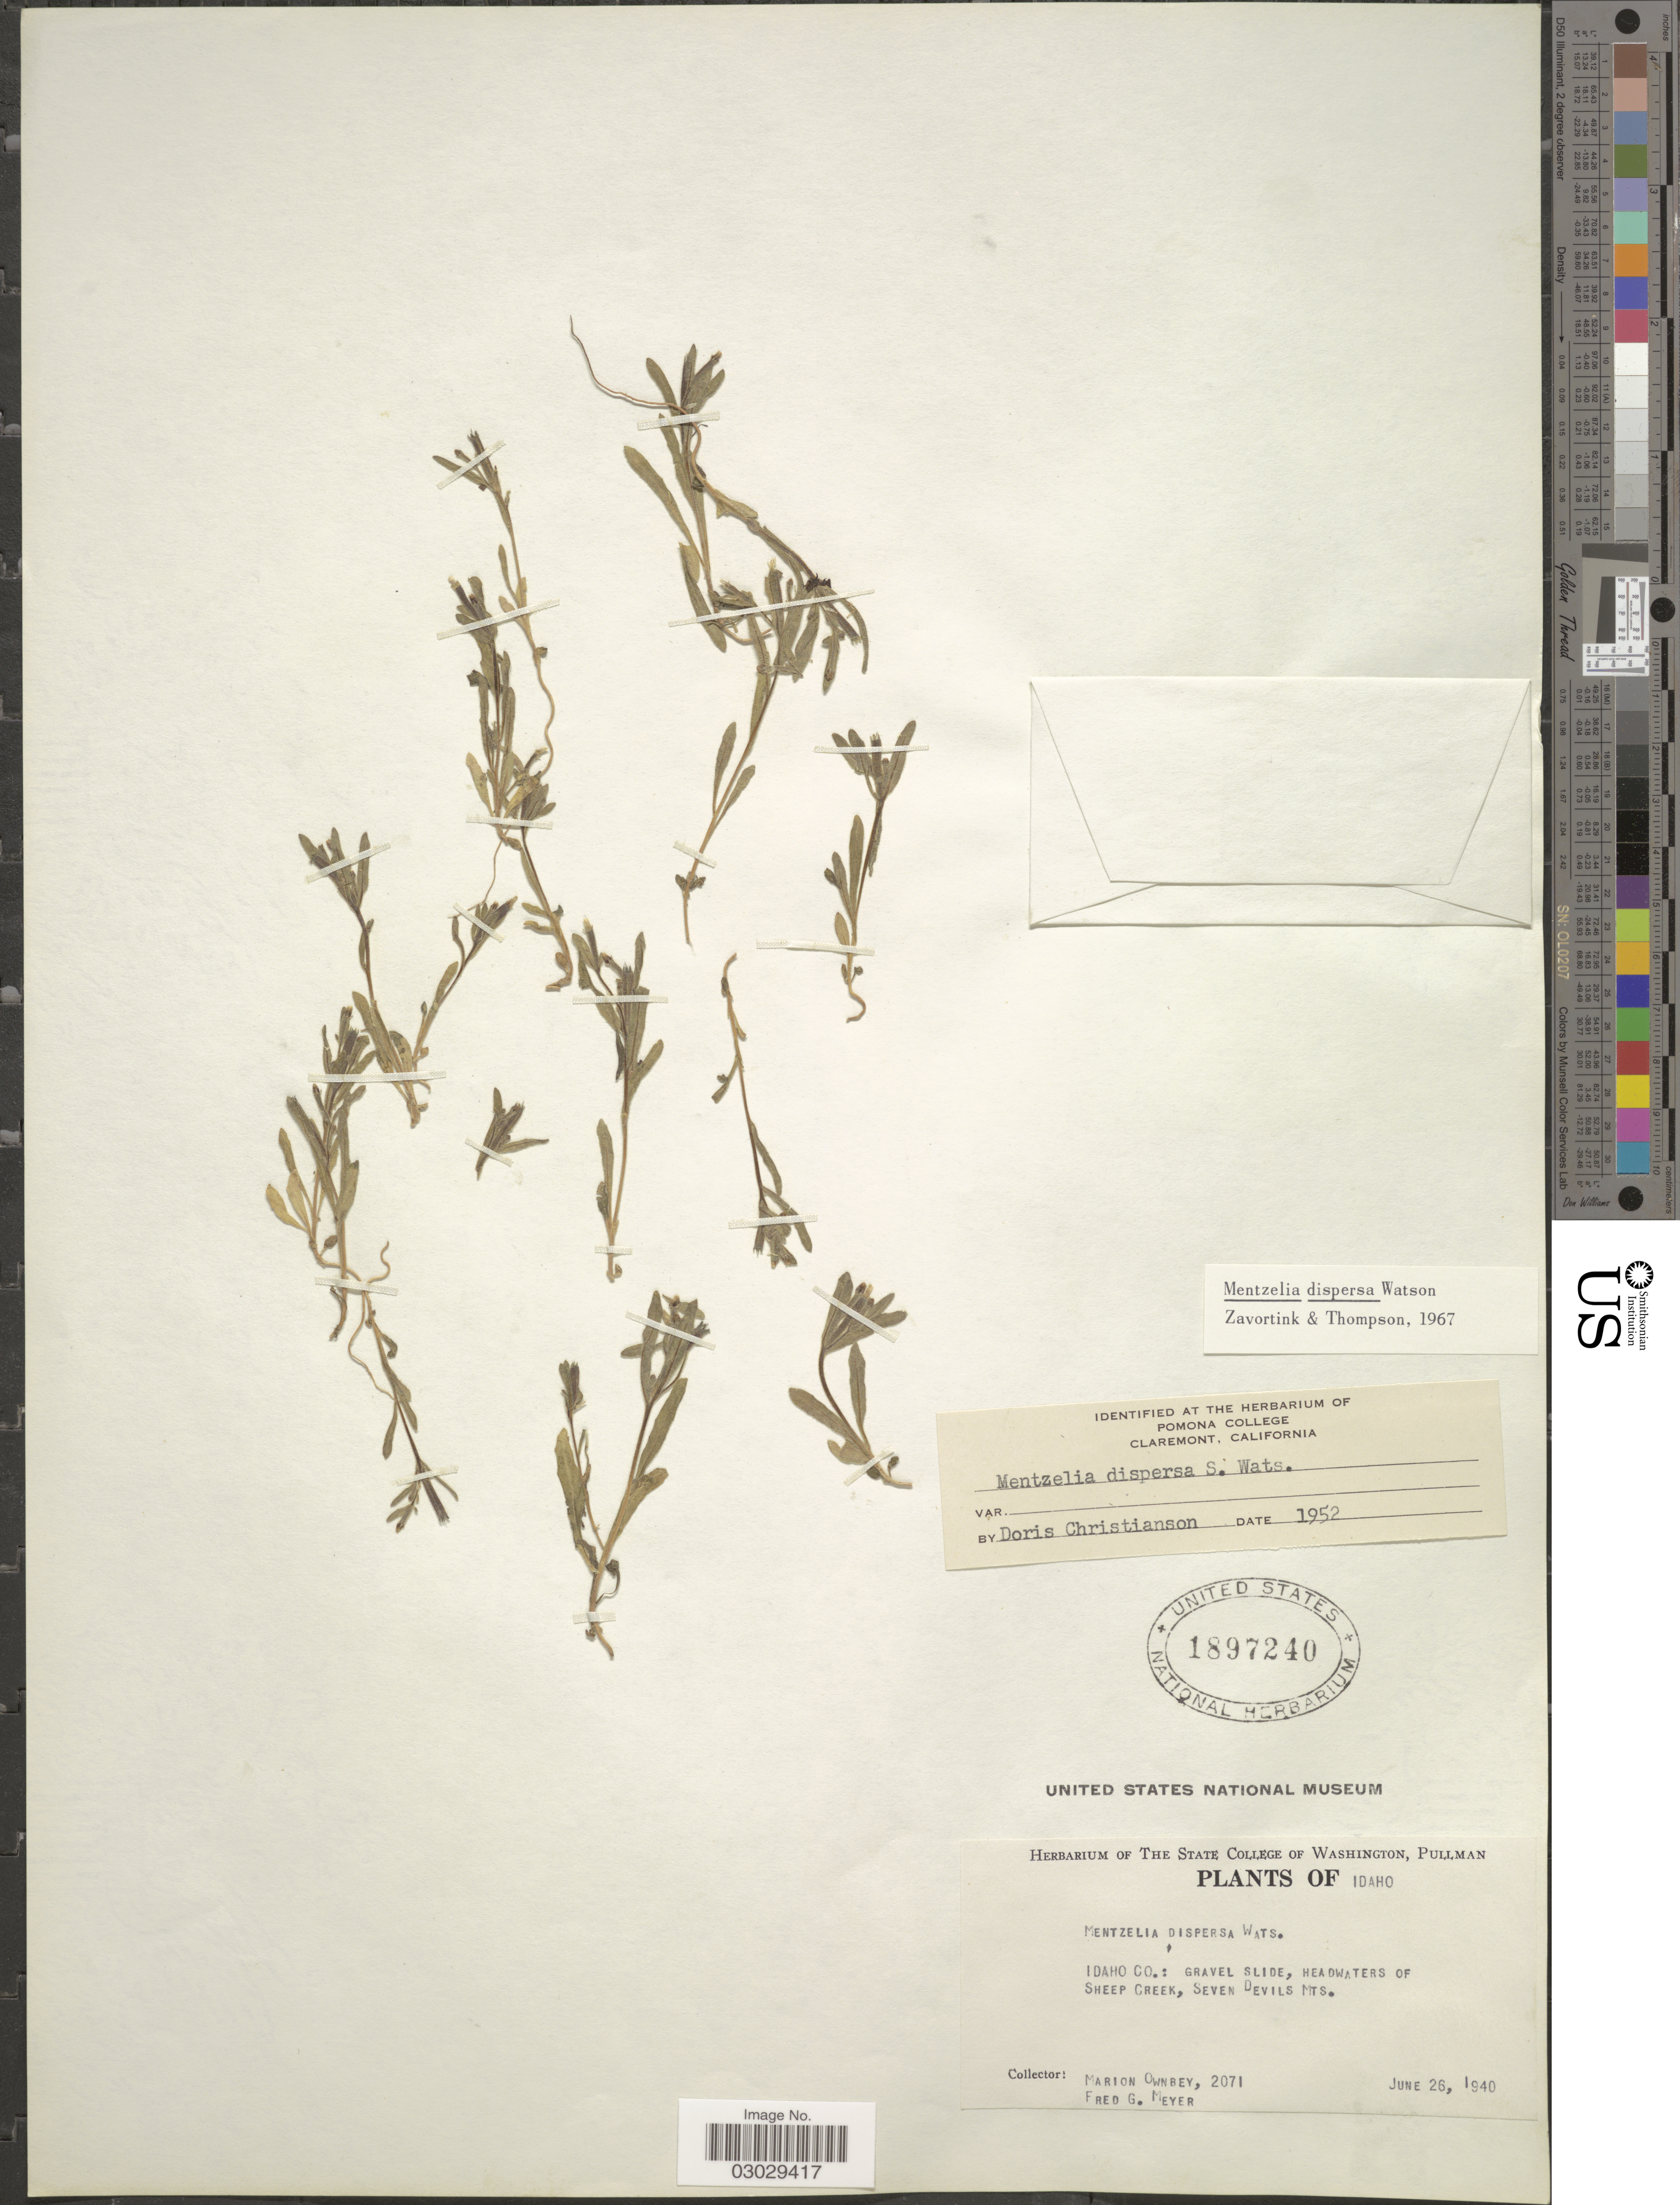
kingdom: Plantae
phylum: Tracheophyta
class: Magnoliopsida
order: Cornales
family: Loasaceae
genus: Mentzelia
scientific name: Mentzelia dispersa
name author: S. Watson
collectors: M. Ownbey & F. G. Meyer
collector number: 2071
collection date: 1940-06-26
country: United States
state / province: Idaho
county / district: Idaho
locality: Gravel slide, Headwaters of Sheep Creek, Seven Devils Mts.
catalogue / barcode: US 1897240